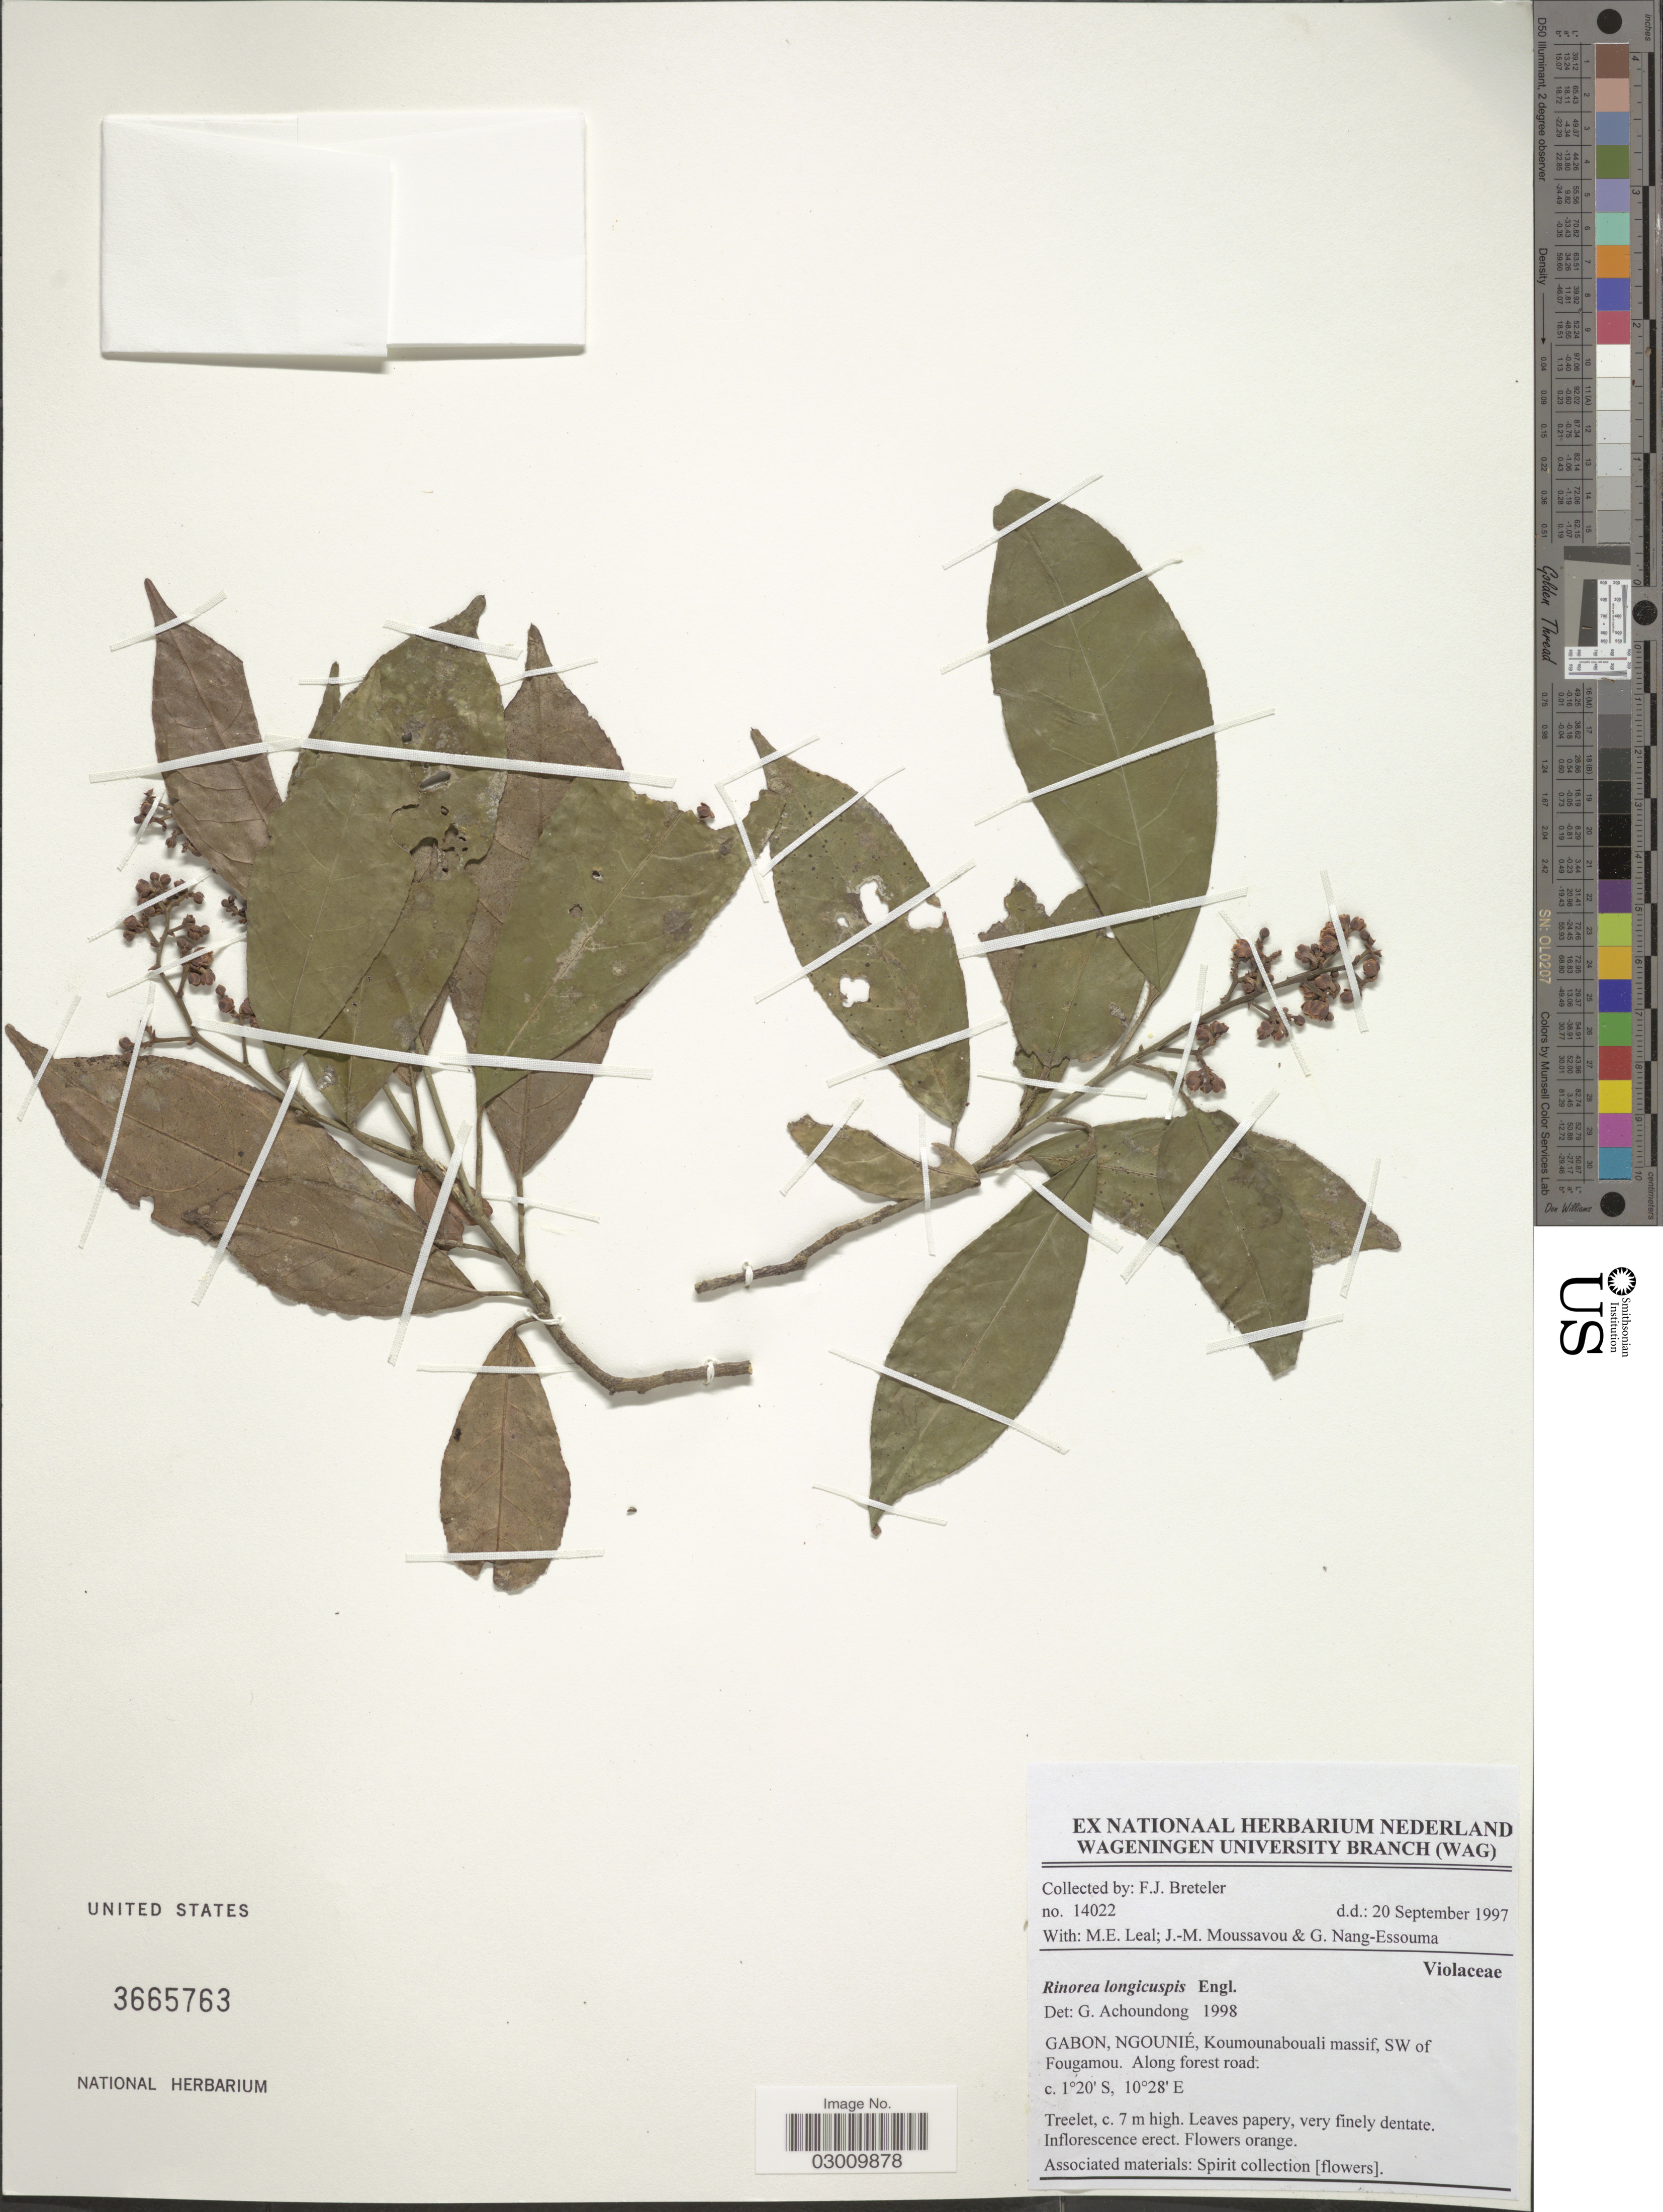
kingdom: Plantae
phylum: Tracheophyta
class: Magnoliopsida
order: Malpighiales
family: Violaceae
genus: Rinorea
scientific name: Rinorea longicuspis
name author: Engl.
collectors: F. J. Breteler, M. E. Leal, J. Moussavou & G. Nang-Essouma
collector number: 14022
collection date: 1997-09-20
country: Gabon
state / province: Ngounie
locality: Koumounabouali massif, SW of Fougamou. Along forest road.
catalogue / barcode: US 3665763